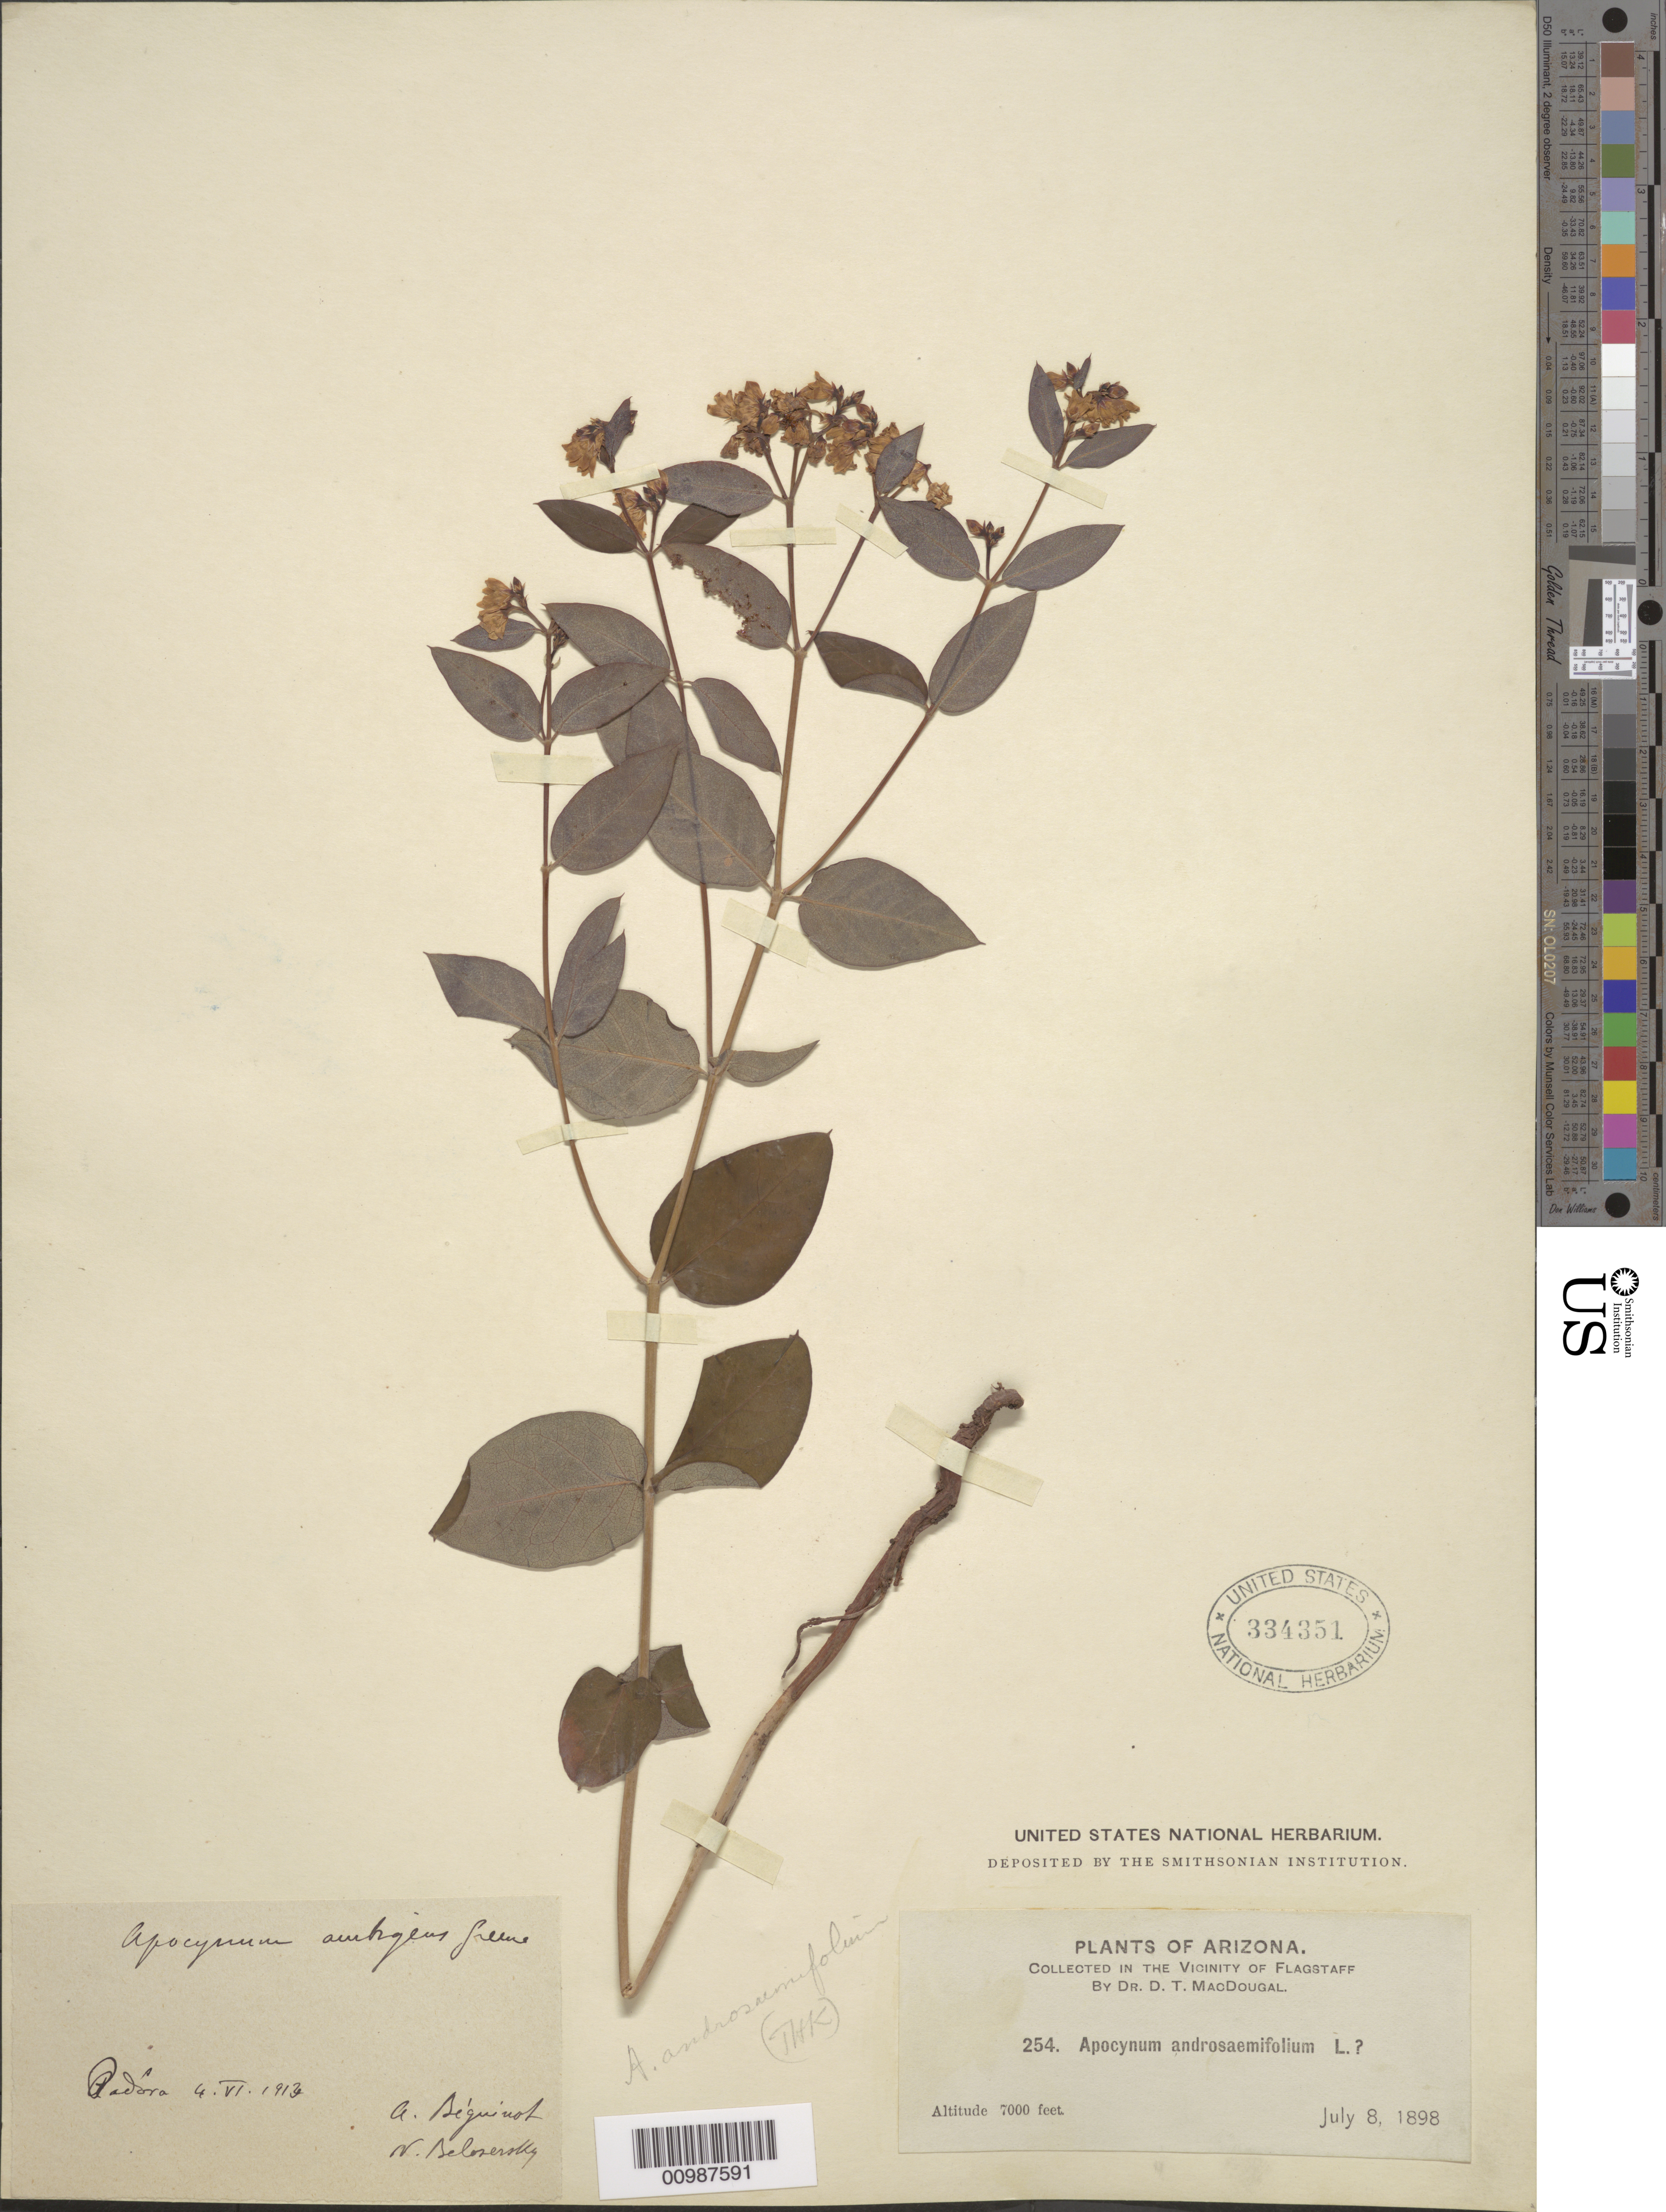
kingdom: Plantae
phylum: Tracheophyta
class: Magnoliopsida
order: Gentianales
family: Apocynaceae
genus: Apocynum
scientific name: Apocynum androsaemifolium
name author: L.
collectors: D. T. MacDougal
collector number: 254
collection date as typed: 08 Jul 1898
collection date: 1898-07-08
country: United States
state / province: Arizona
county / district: Coconino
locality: Collected in the vicinity of Flagstaff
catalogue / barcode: US 334351